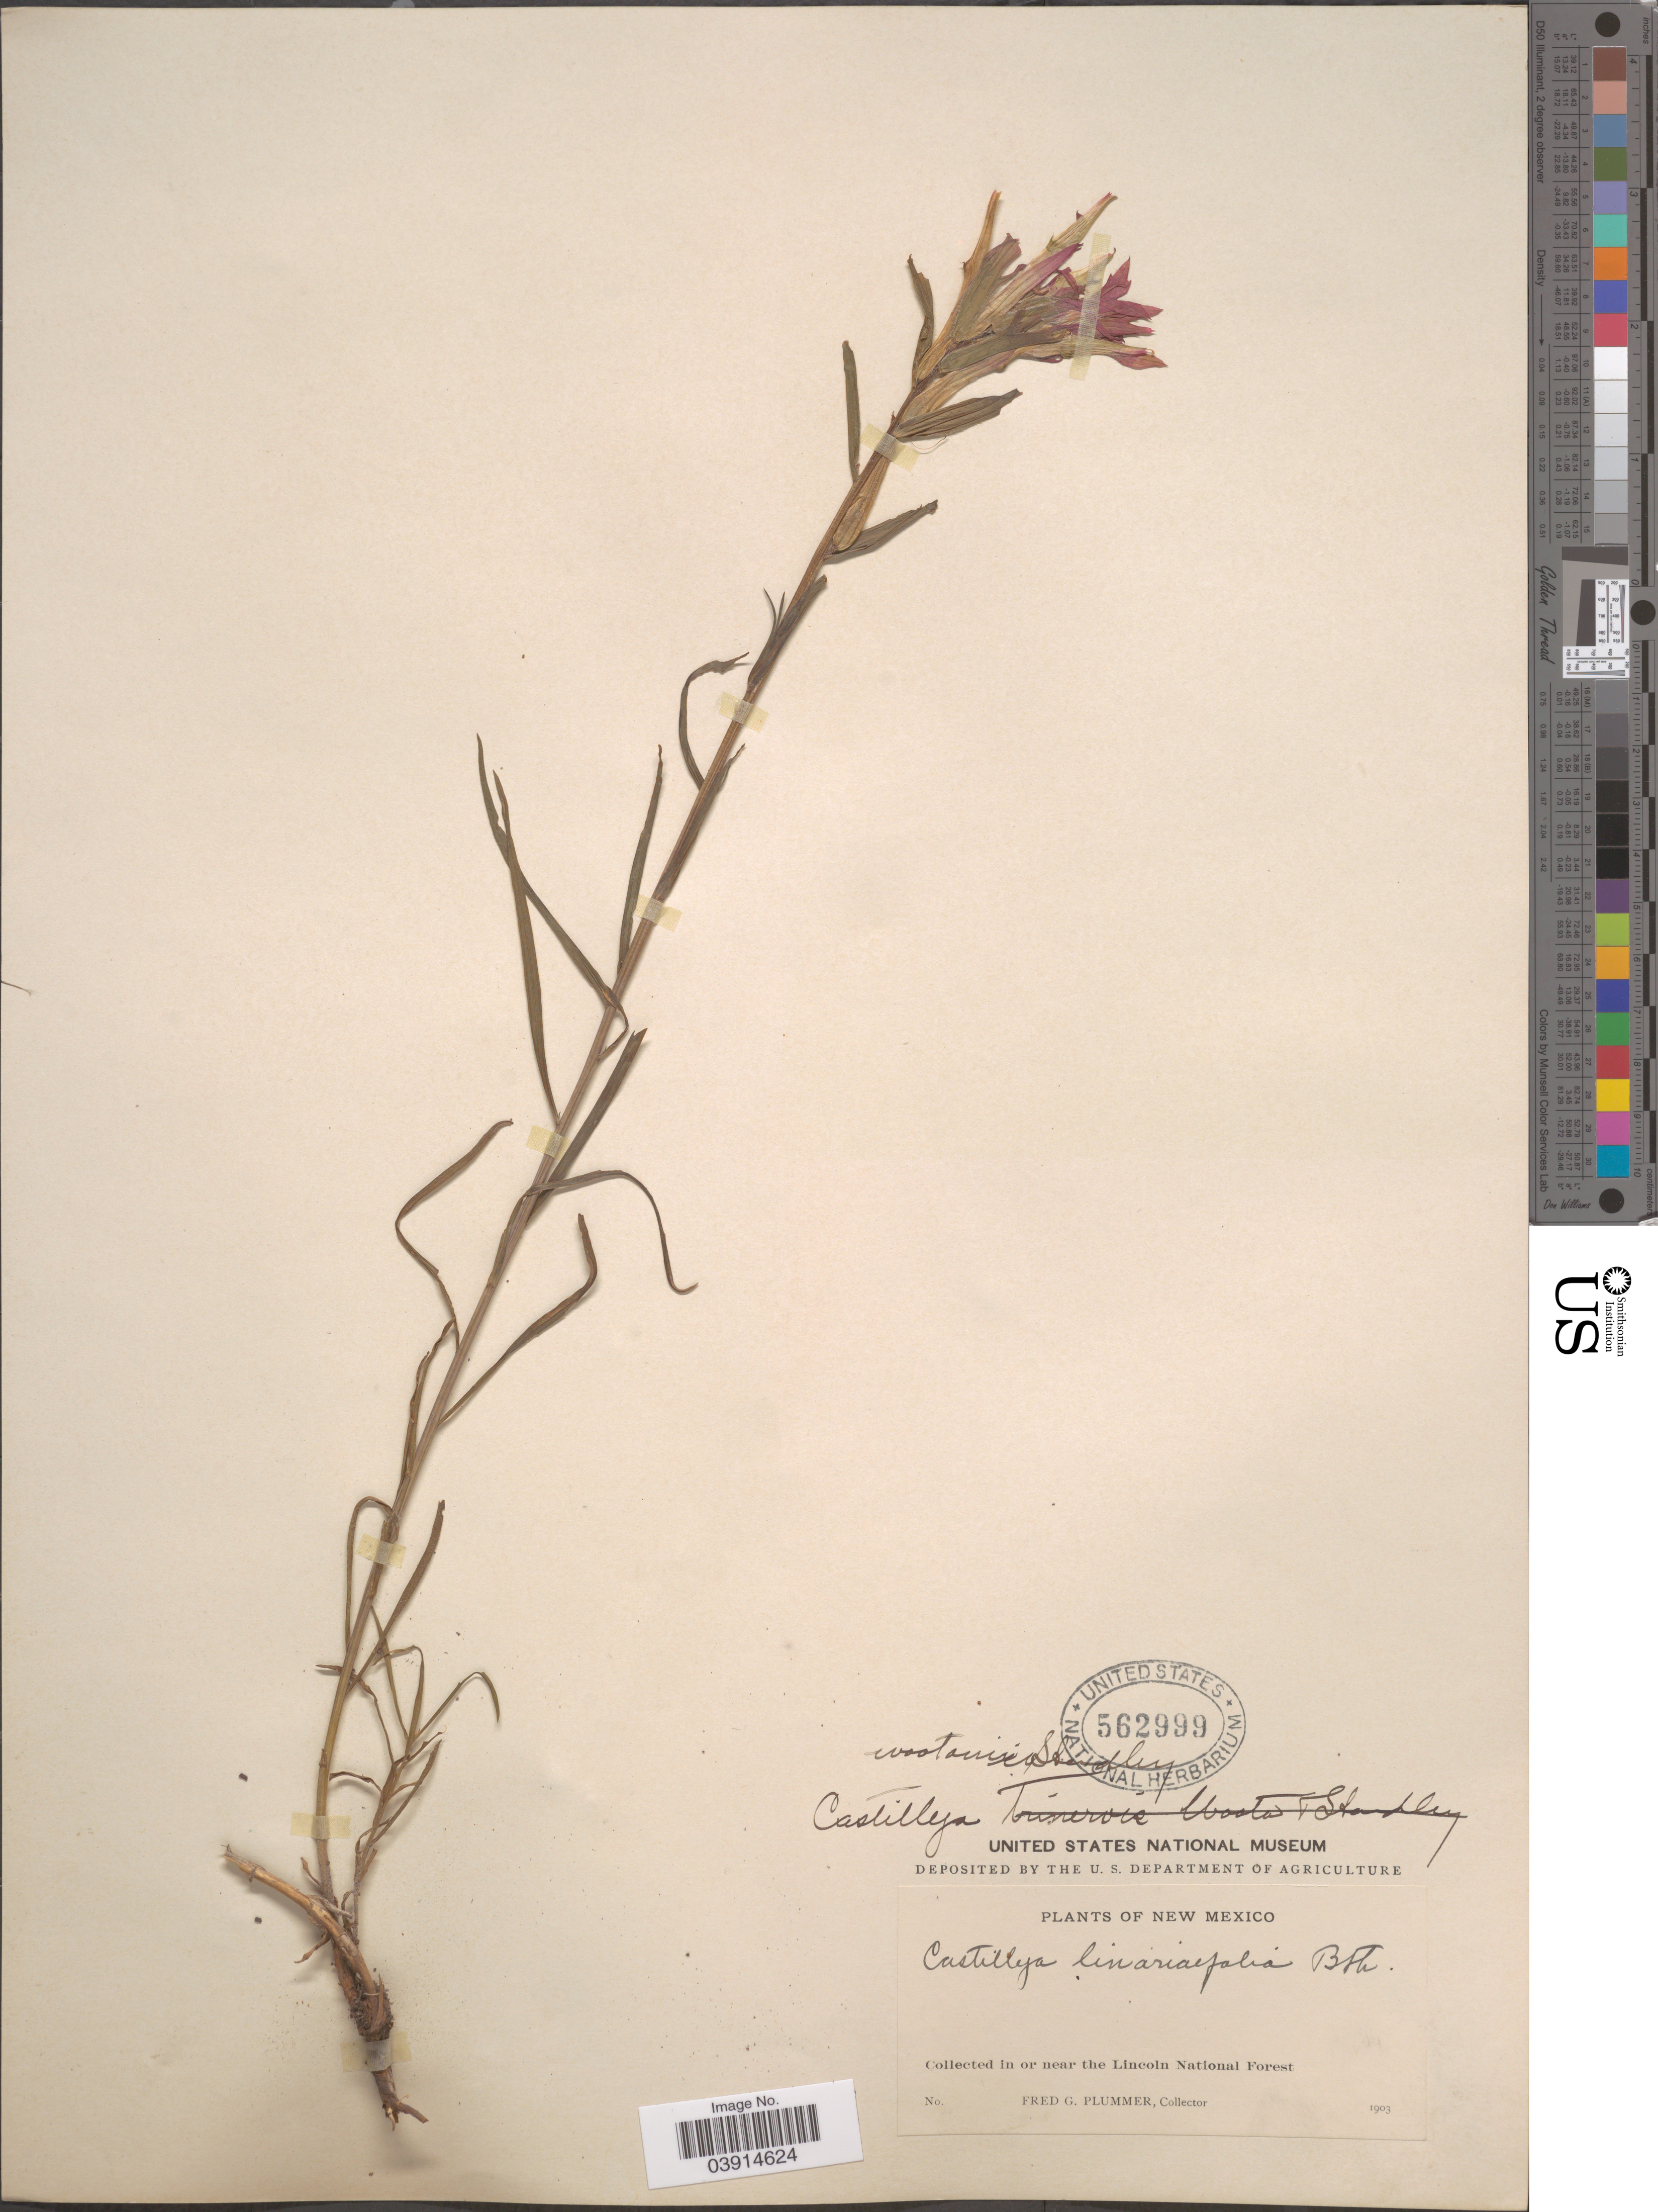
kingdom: Plantae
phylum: Tracheophyta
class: Magnoliopsida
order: Lamiales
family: Orobanchaceae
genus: Castilleja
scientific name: Castilleja wootonii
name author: Standl.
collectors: F. Plummer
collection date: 1903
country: United States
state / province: New Mexico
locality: In or near the Lincoln National Forest.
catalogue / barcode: US 562999